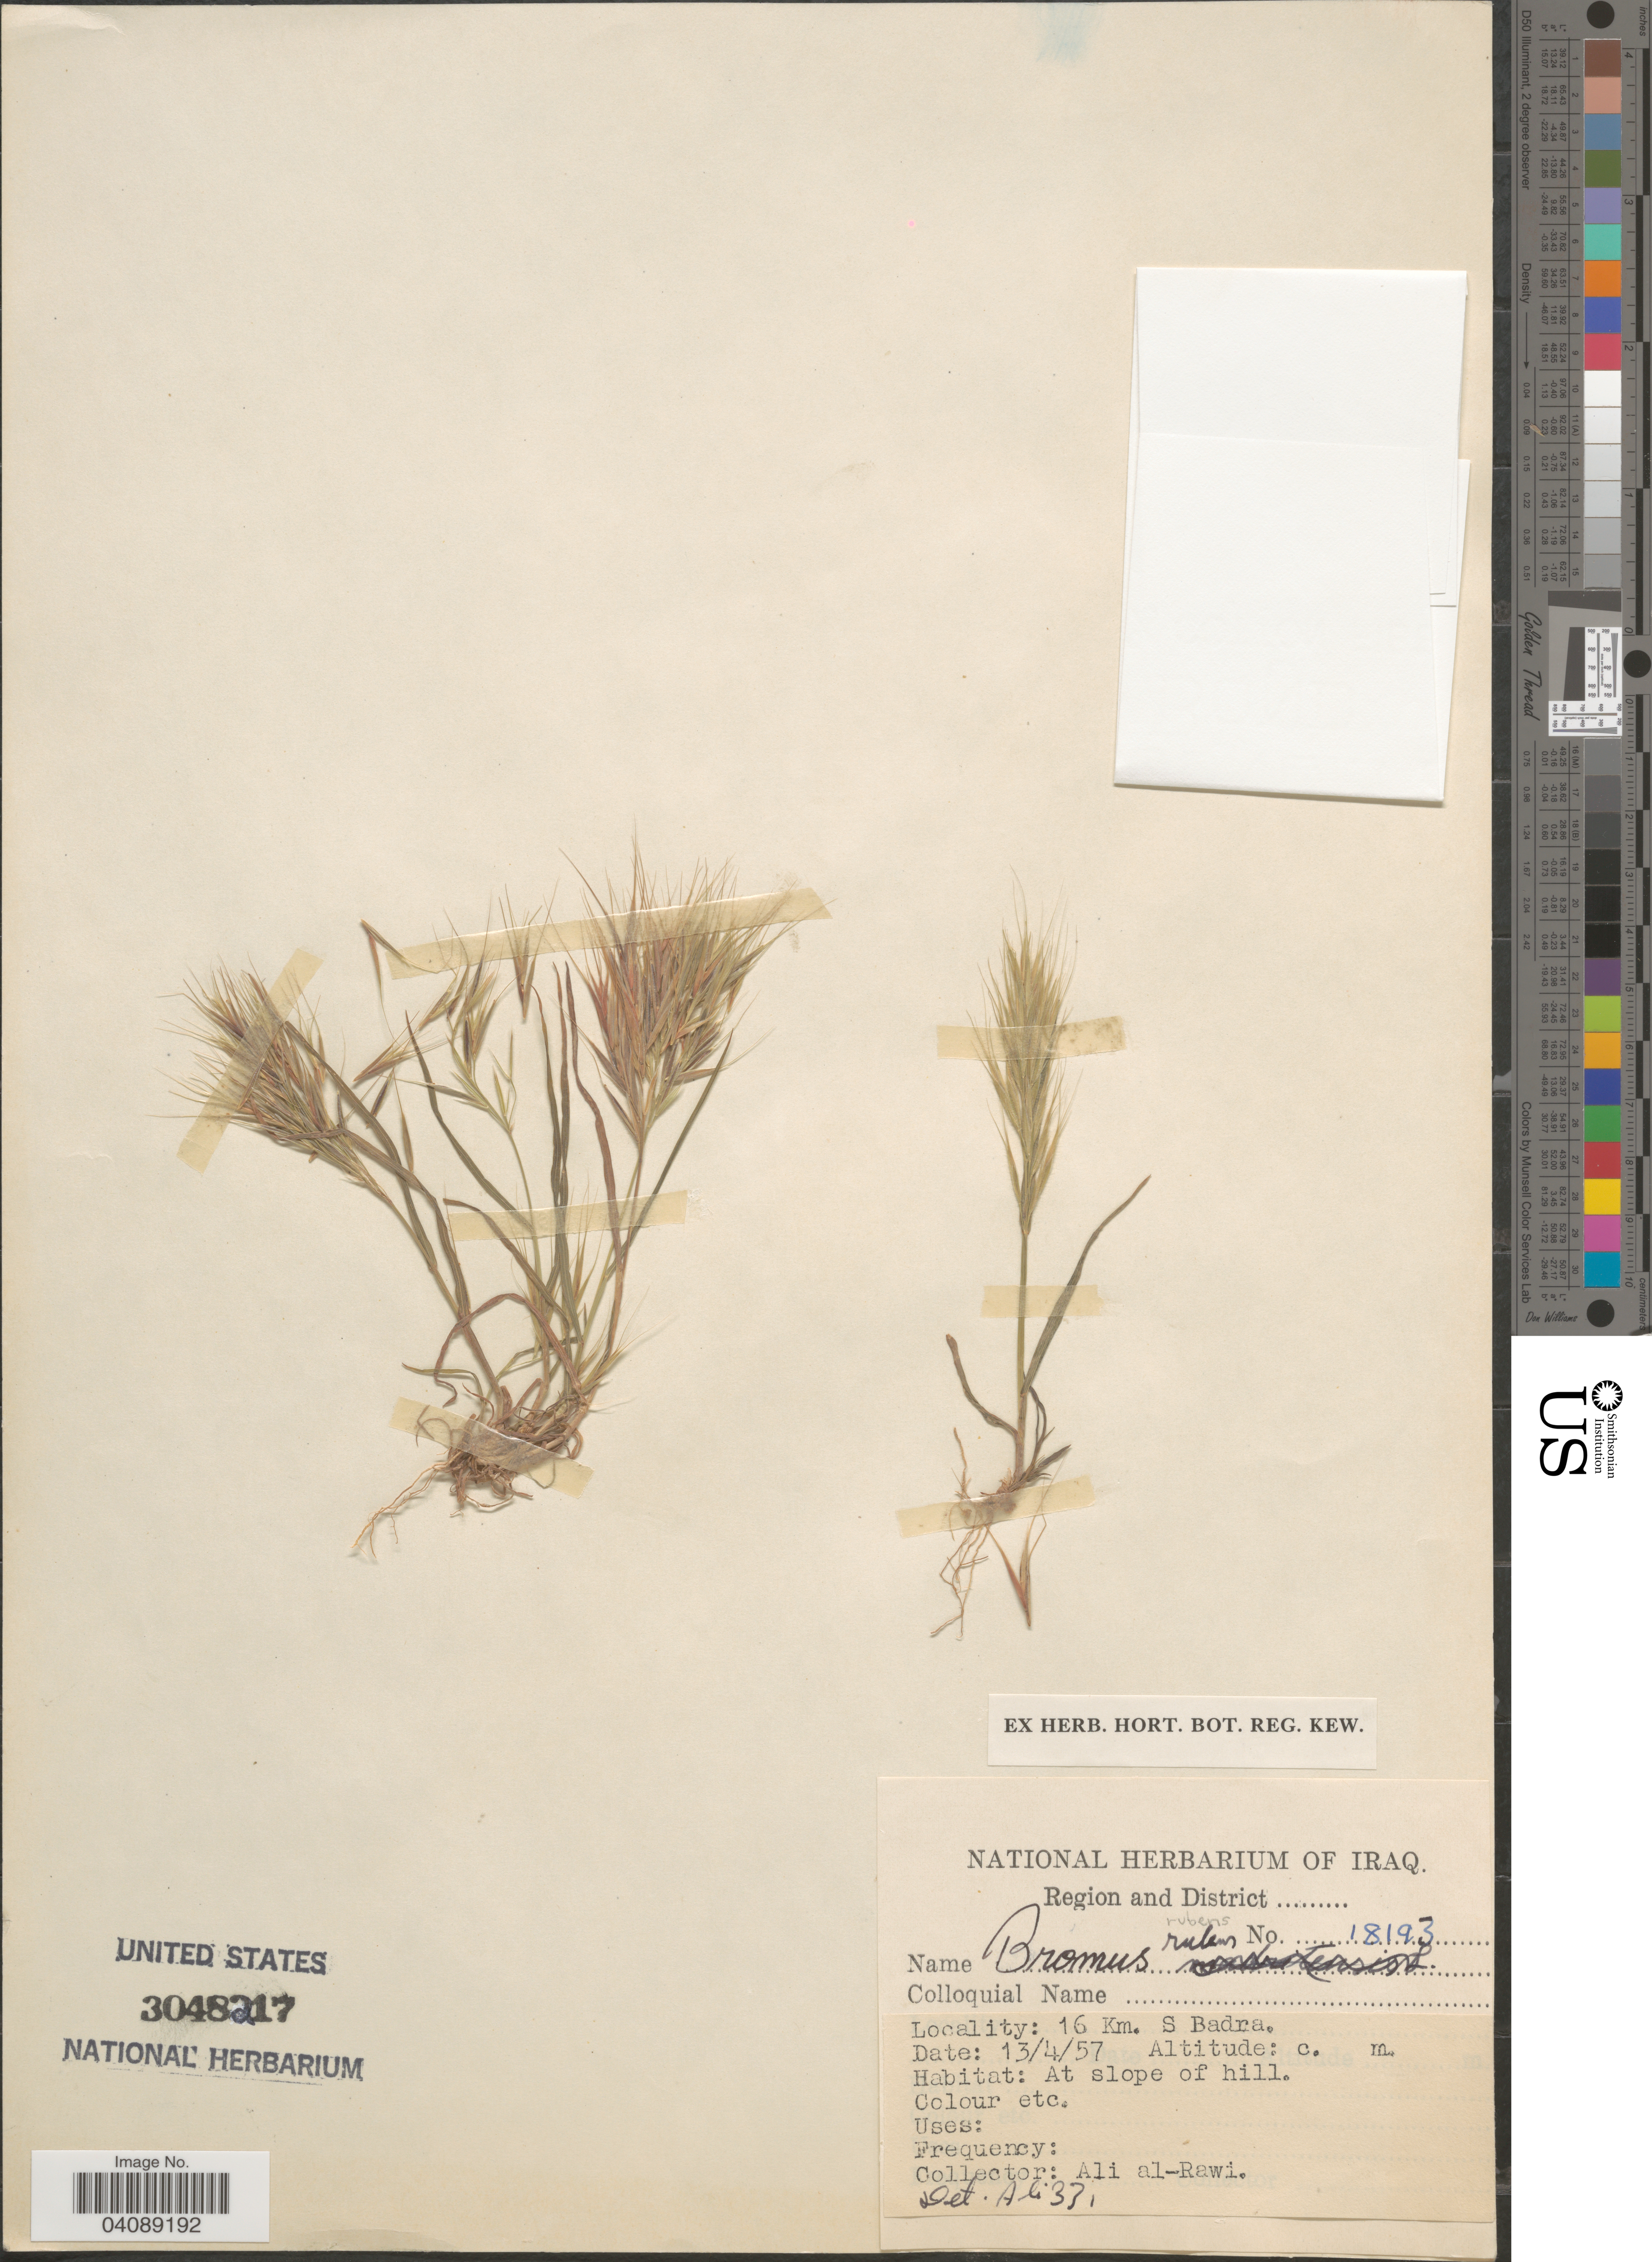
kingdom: Plantae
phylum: Tracheophyta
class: Liliopsida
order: Poales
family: Poaceae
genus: Bromus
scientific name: Bromus rubens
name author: L.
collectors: A. al Rawi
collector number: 18193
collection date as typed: Transcribed d/m/y: 13/4/57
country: Iraq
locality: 16 Km. S Badra. At slope of hill.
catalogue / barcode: US 3048217